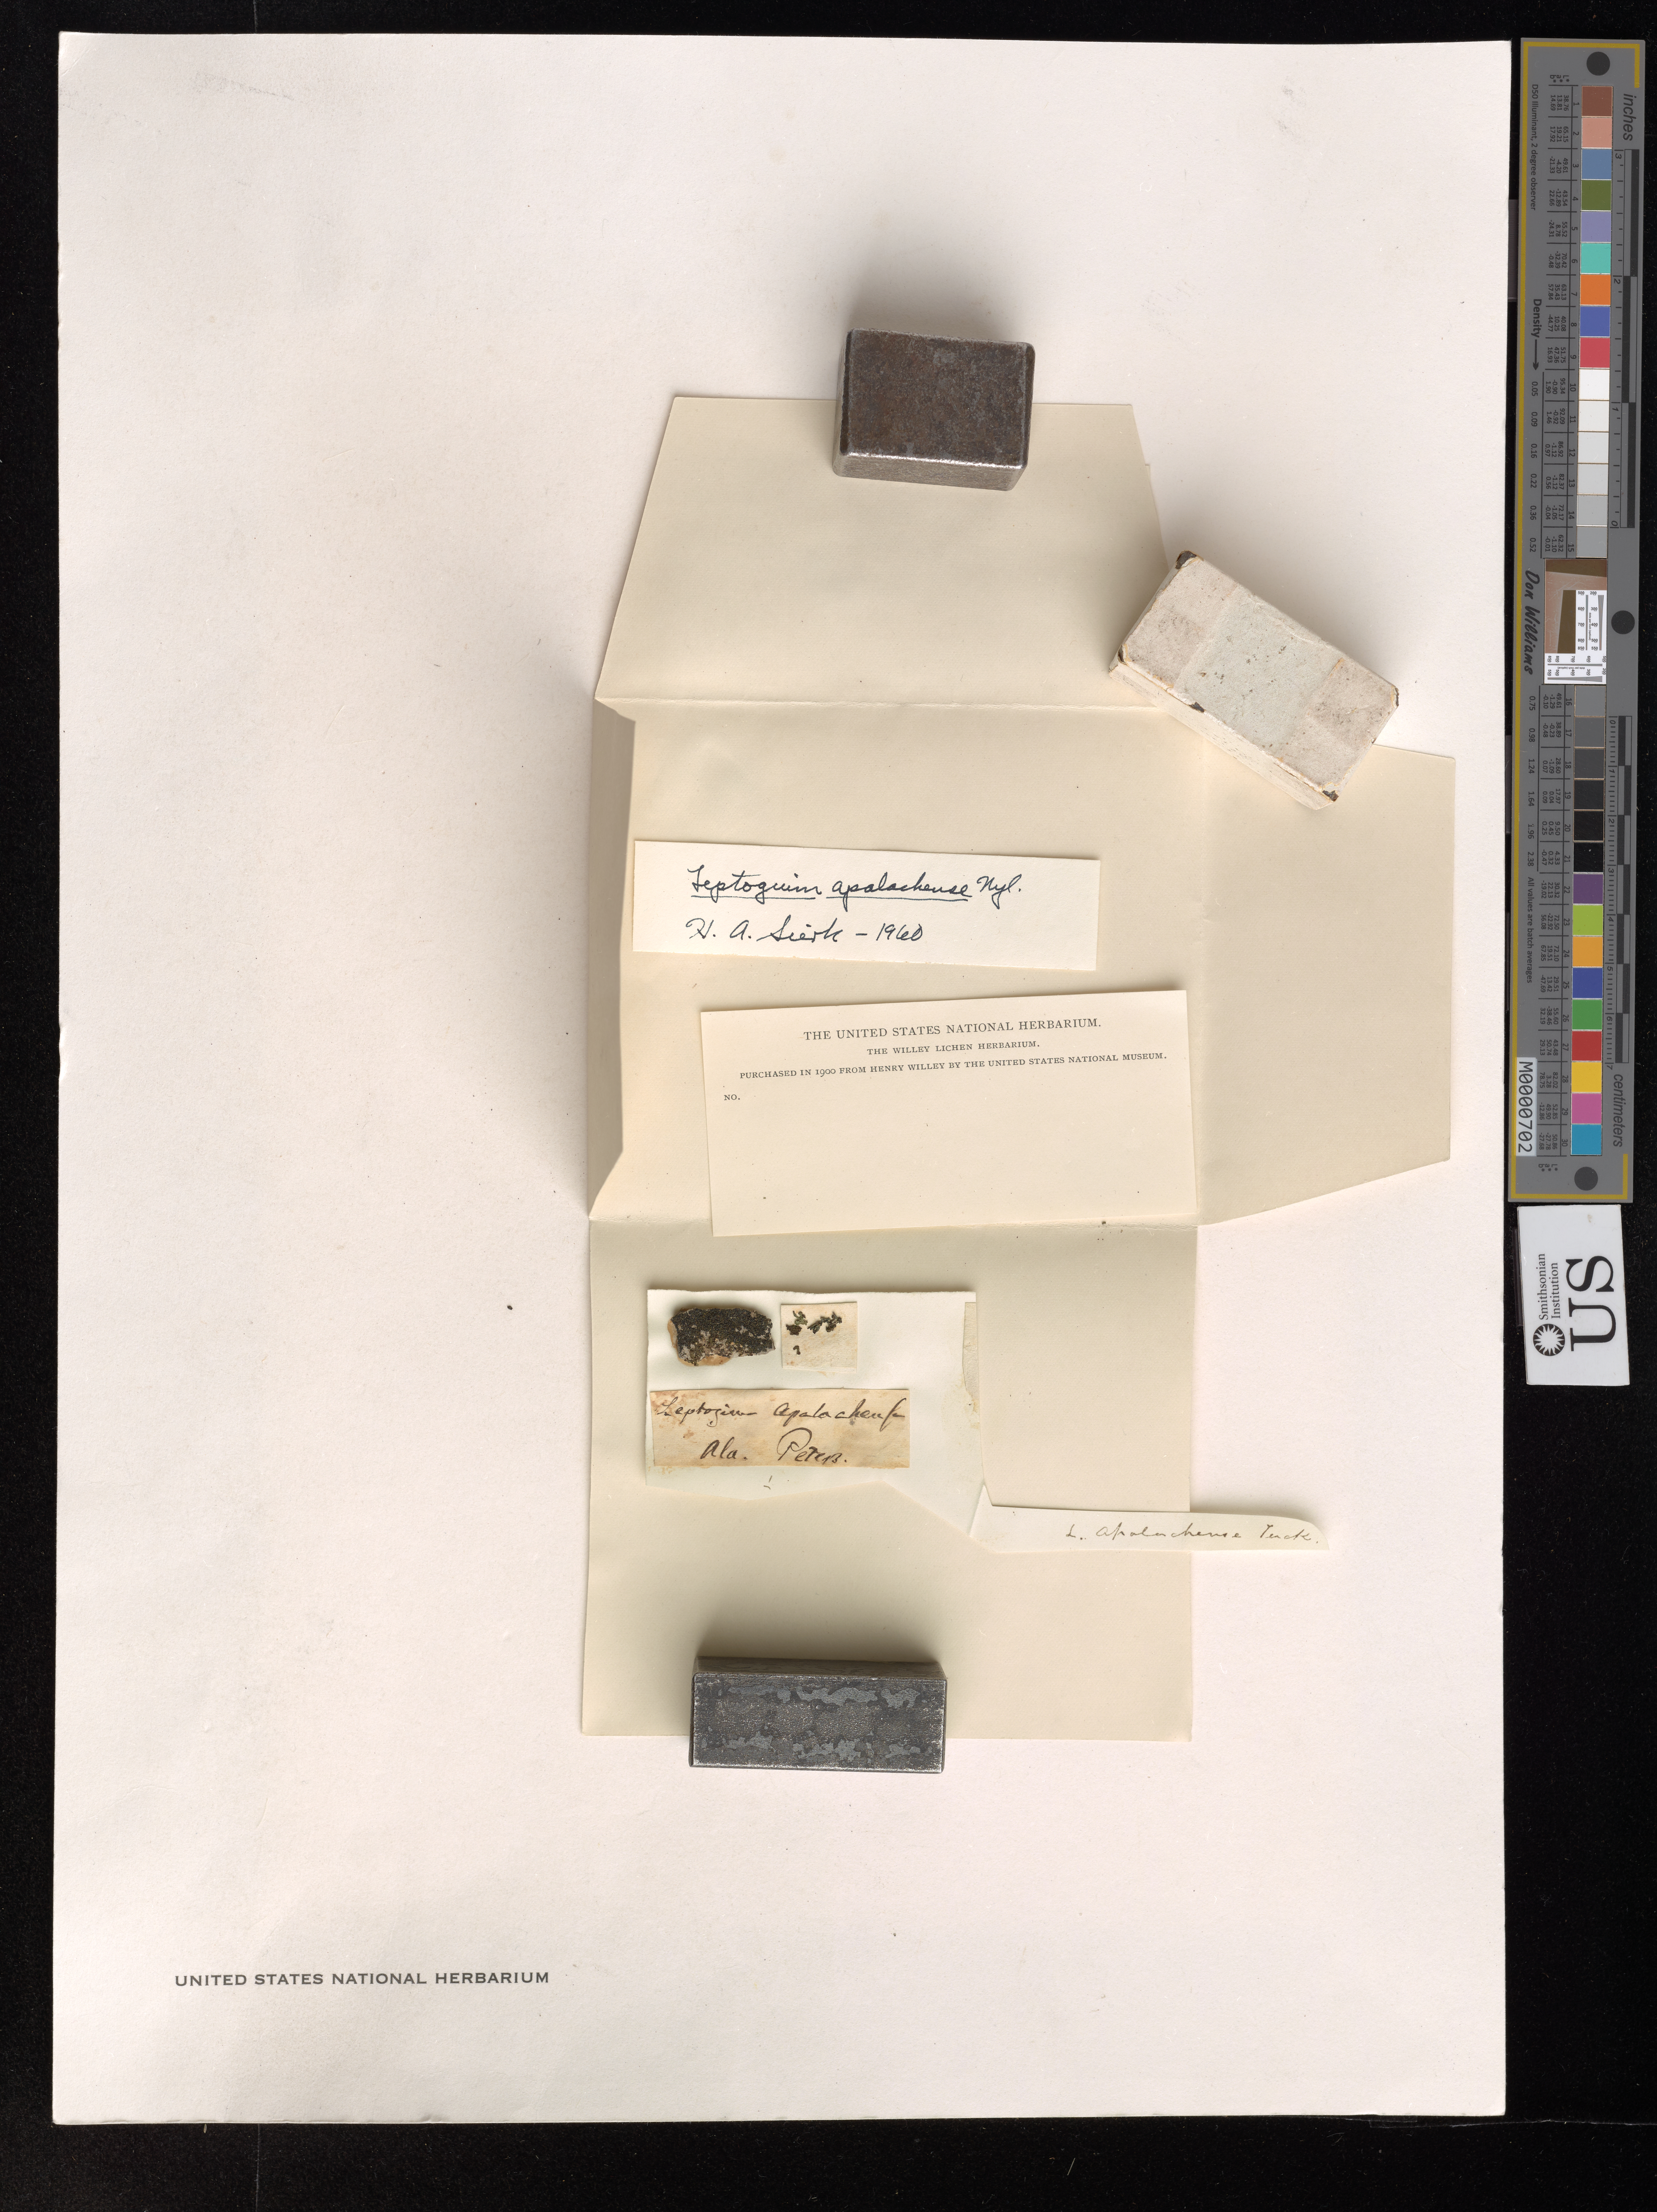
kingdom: Fungi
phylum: Ascomycota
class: Lecanoromycetes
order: Peltigerales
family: Collemataceae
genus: Leptogium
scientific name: Leptogium apalachense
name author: (Tuck.) Nyl.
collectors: T. Peters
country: United States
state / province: Alabama